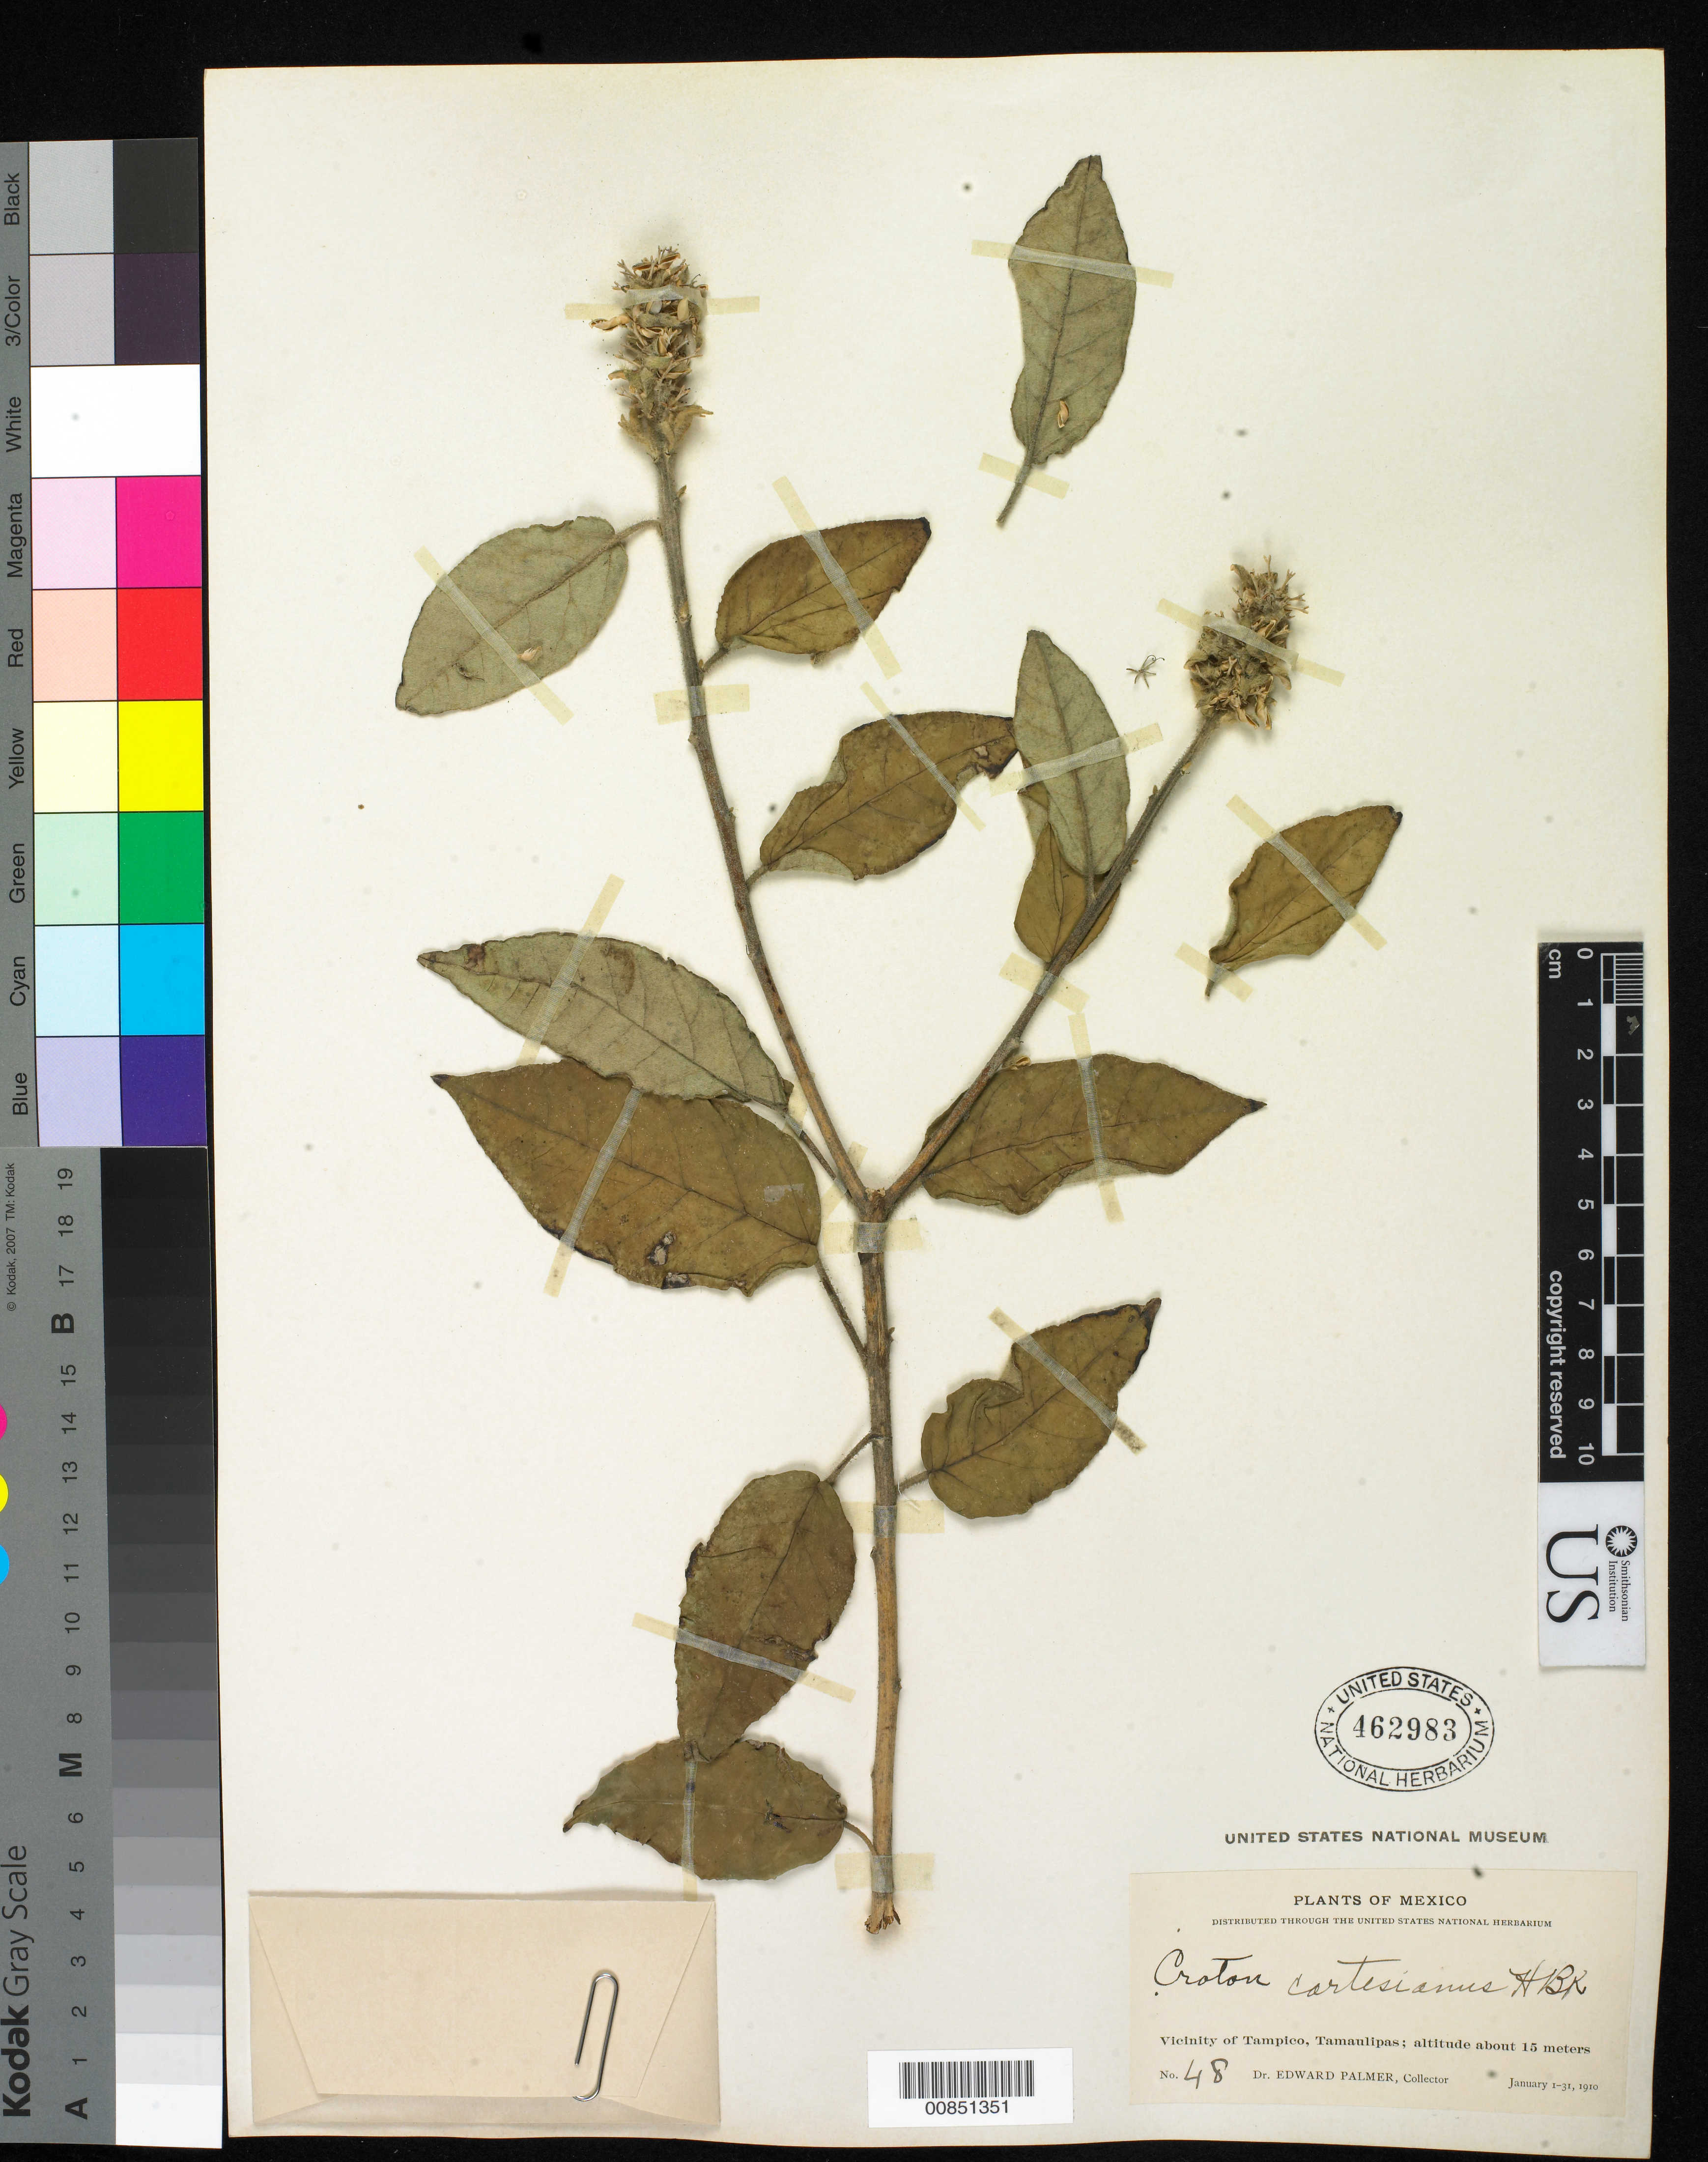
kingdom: Plantae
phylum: Tracheophyta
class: Magnoliopsida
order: Malpighiales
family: Euphorbiaceae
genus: Croton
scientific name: Croton cortesianus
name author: Kunth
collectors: E. Palmer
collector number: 48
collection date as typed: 01 Jan 1910 to 31 Jan 1910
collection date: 1910-01-01/1910-01-31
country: Mexico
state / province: Tamaulipas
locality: Vicinity of Tampico, Tamaulipas.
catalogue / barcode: US 462983